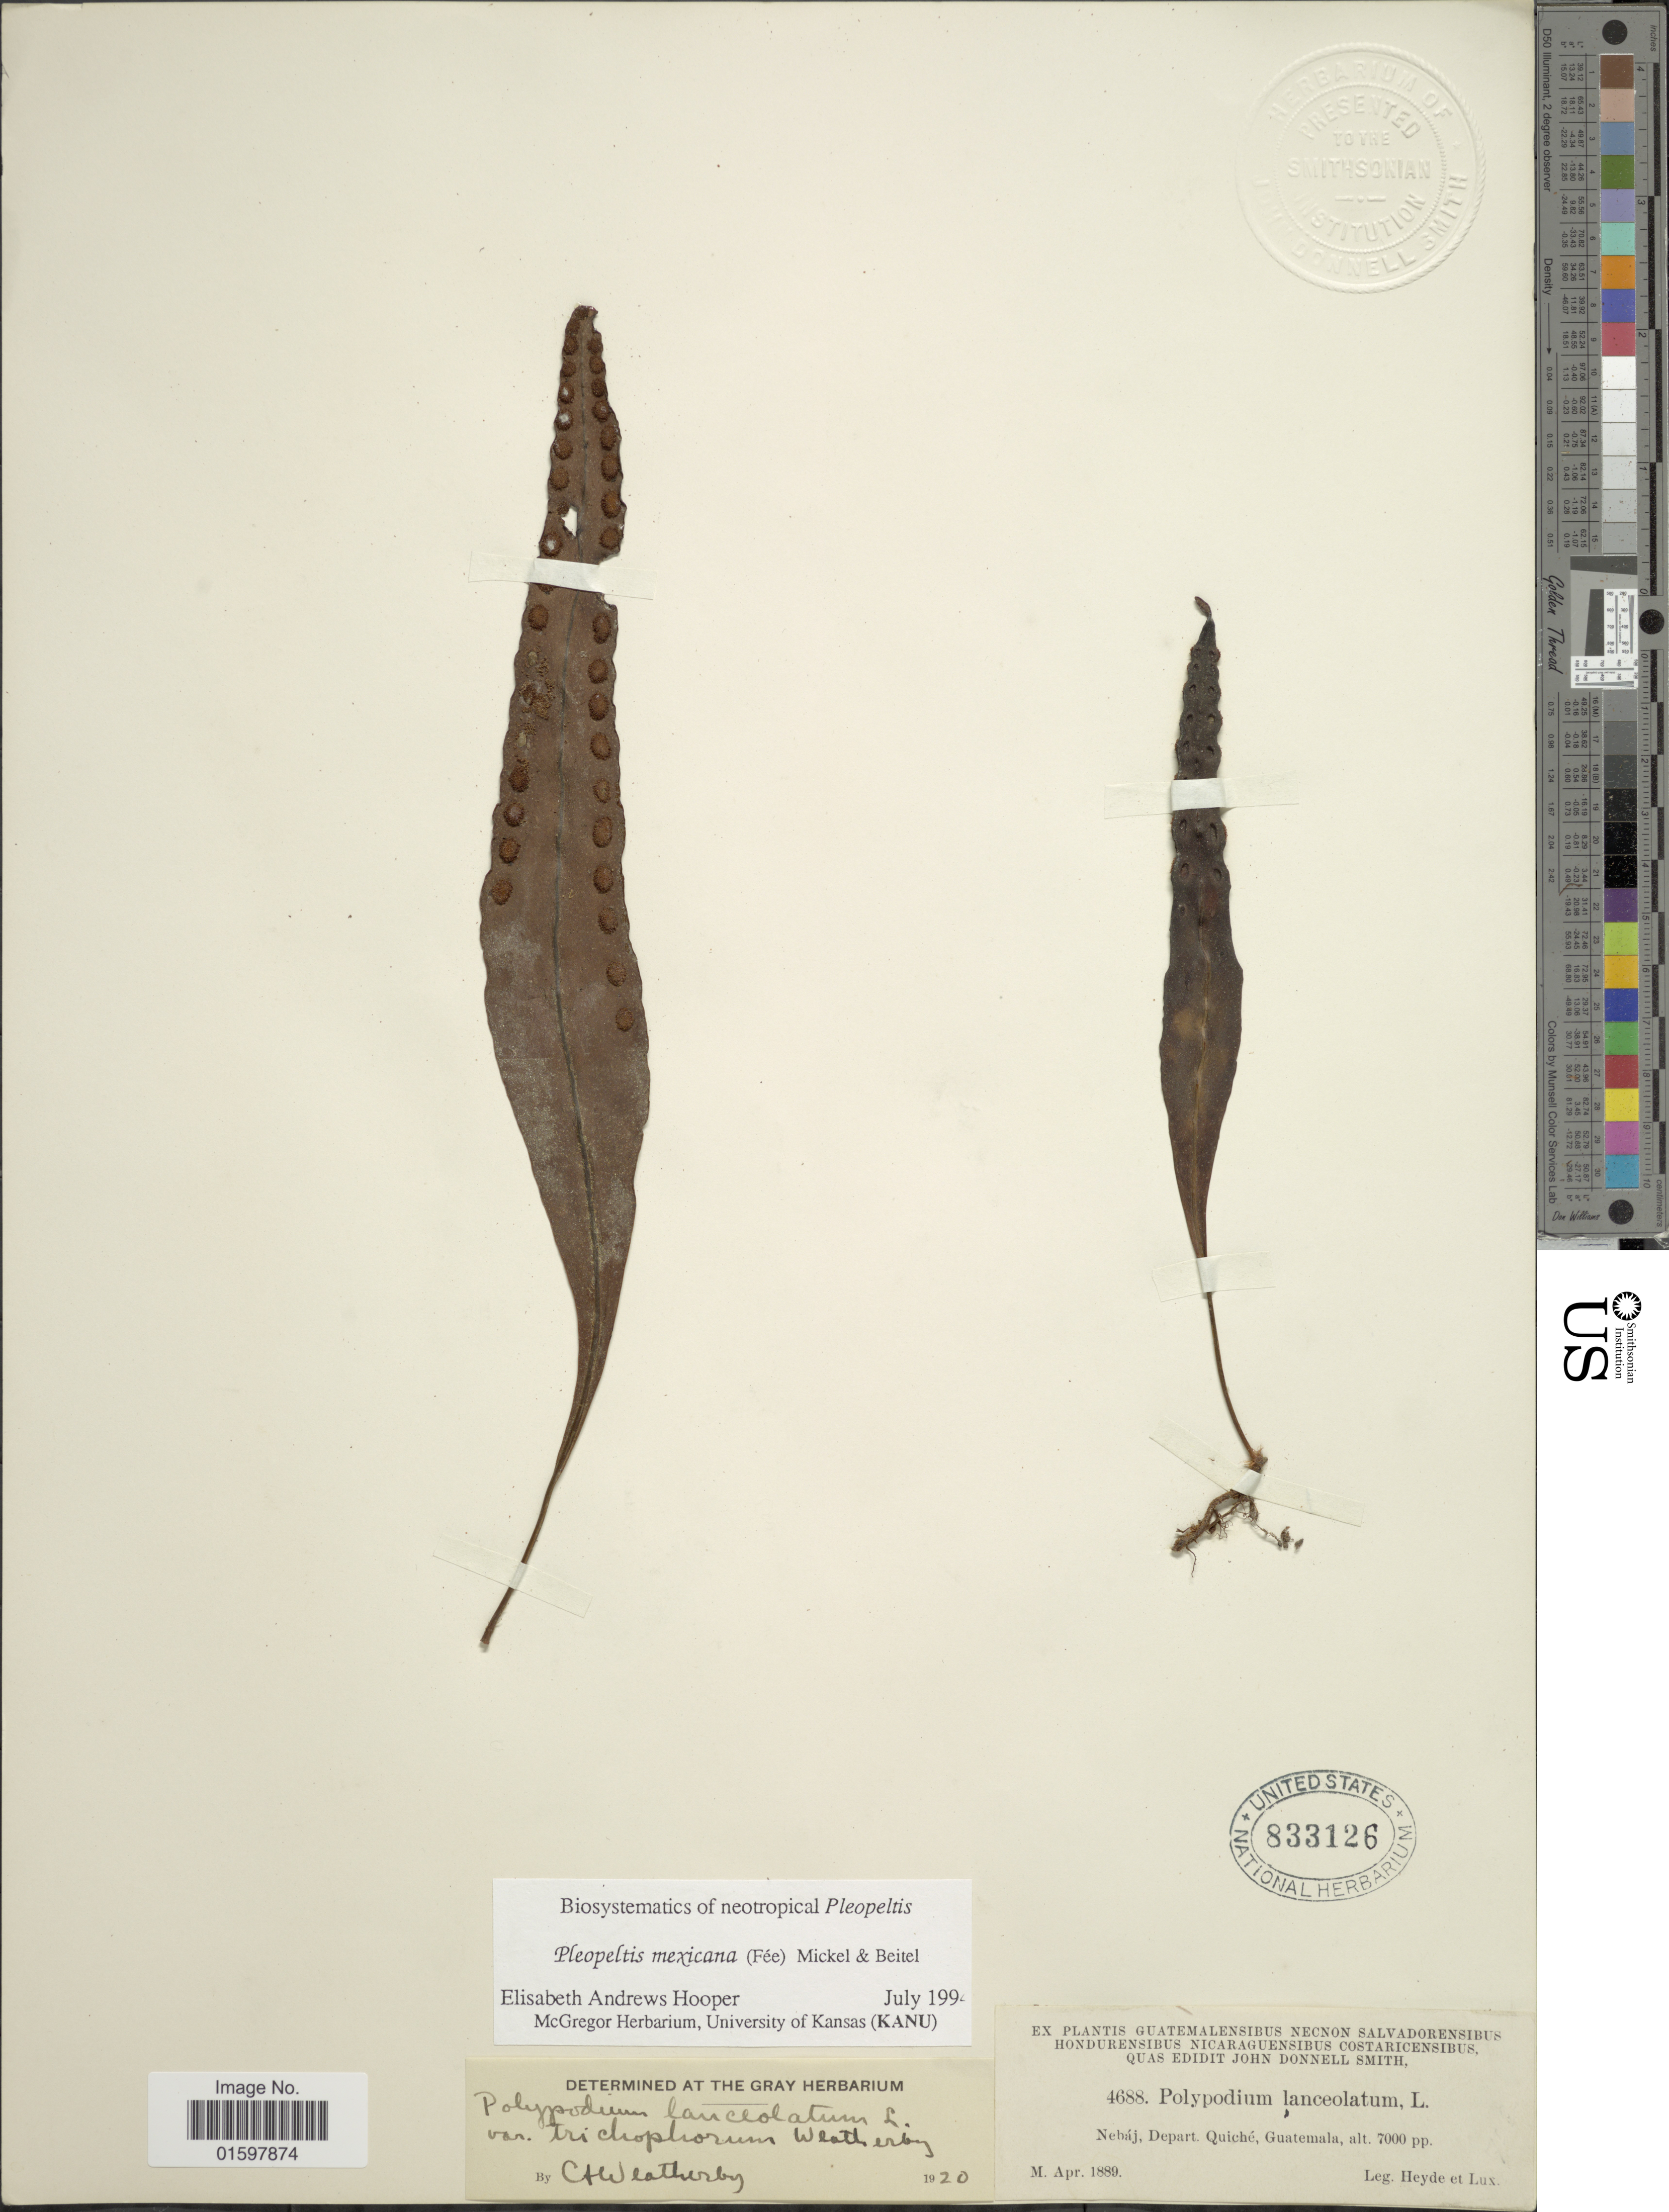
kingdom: Plantae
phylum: Tracheophyta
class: Polypodiopsida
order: Polypodiales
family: Polypodiaceae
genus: Pleopeltis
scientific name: Pleopeltis mexicana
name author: (Fée) Mickel & Beitel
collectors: Heyde & Lux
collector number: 4688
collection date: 1889-04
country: Guatemala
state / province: El Quiché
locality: Nebáj, Depart Quiché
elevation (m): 2134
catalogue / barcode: US 833126